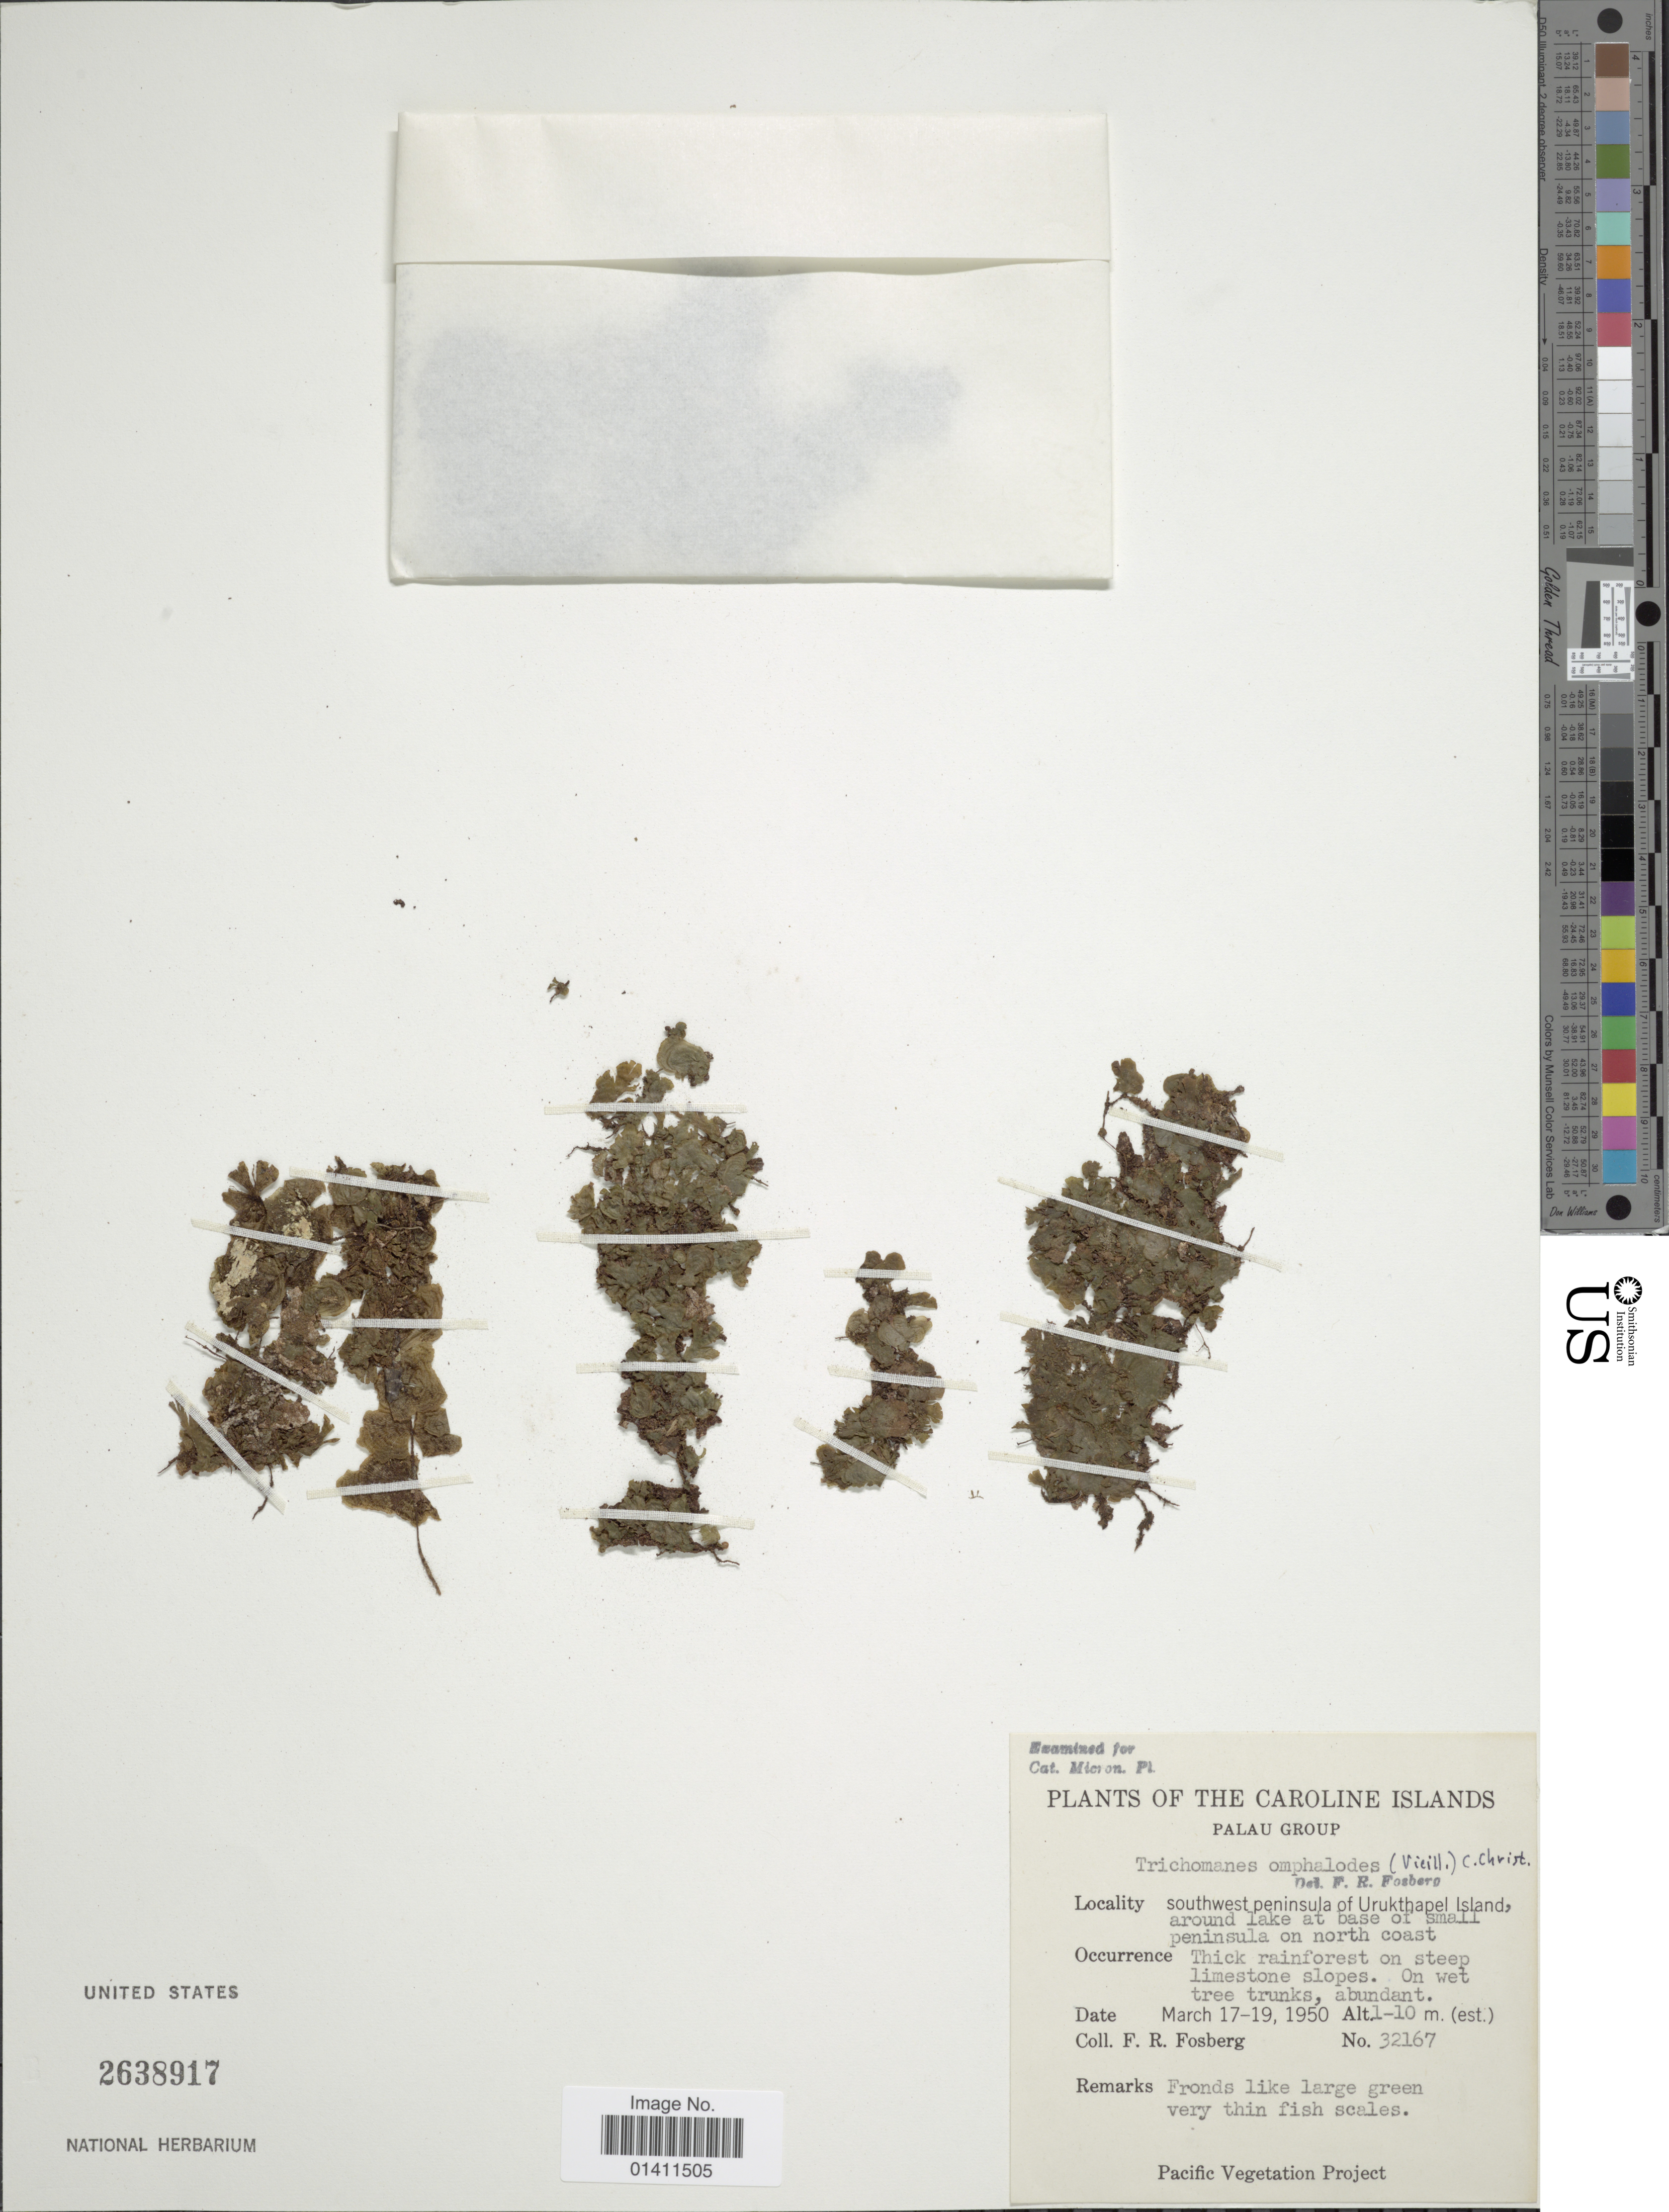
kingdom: Plantae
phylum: Tracheophyta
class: Polypodiopsida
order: Hymenophyllales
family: Hymenophyllaceae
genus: Didymoglossum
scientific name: Didymoglossum tahitense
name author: (Nadeaud) Ebihara & K. Iwats.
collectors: F. R. Fosberg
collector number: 32167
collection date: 1950-03-17/1950-03-19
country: Palau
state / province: Koror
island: Ngeruktabel [Urukthapel]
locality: Palau Group. Southwest peninsula of Urukthapel Island, around lake at base of small peninsula on north coast.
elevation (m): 1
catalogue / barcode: US 2638917